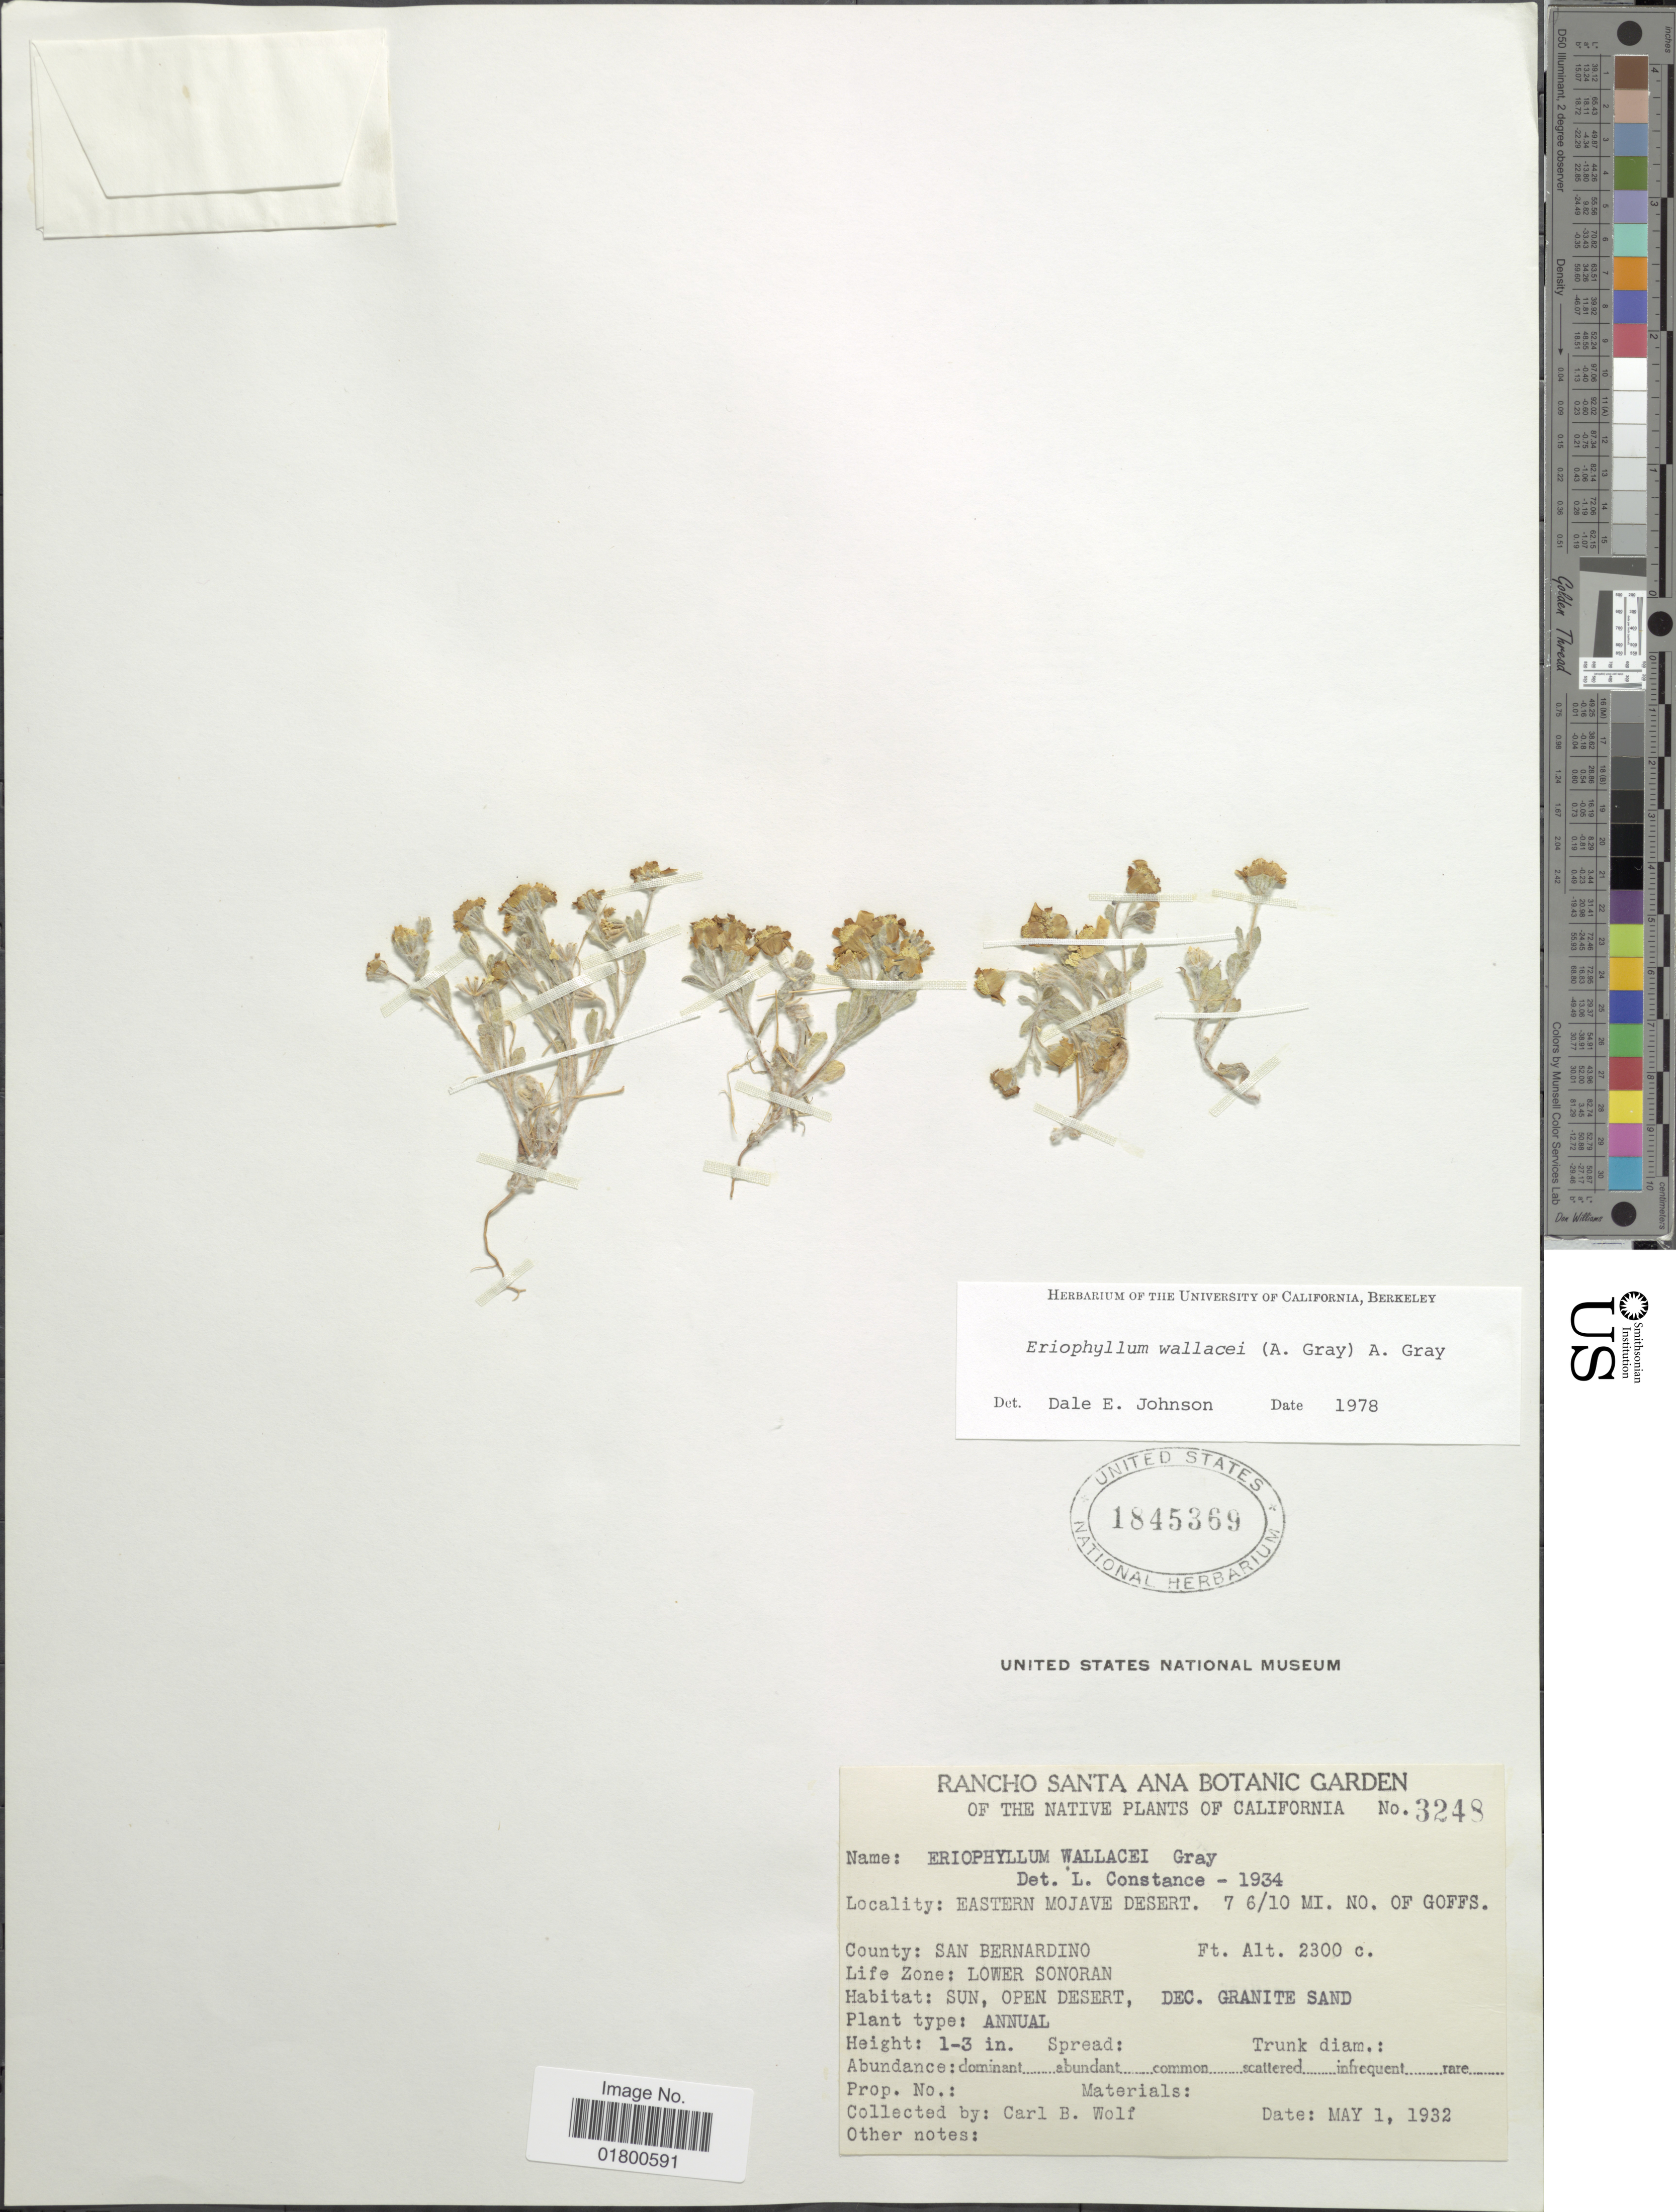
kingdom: Plantae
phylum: Tracheophyta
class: Magnoliopsida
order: Asterales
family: Asteraceae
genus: Eriophyllum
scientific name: Eriophyllum wallacei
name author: (A. Gray) A. Gray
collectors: C. B. Wolf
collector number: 3248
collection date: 1932-05-01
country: United States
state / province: California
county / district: San Bernardino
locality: Eastern Mojave Desert, County: San Bernardino, Life Zone: Lower Sonoran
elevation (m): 701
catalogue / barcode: US 1845369